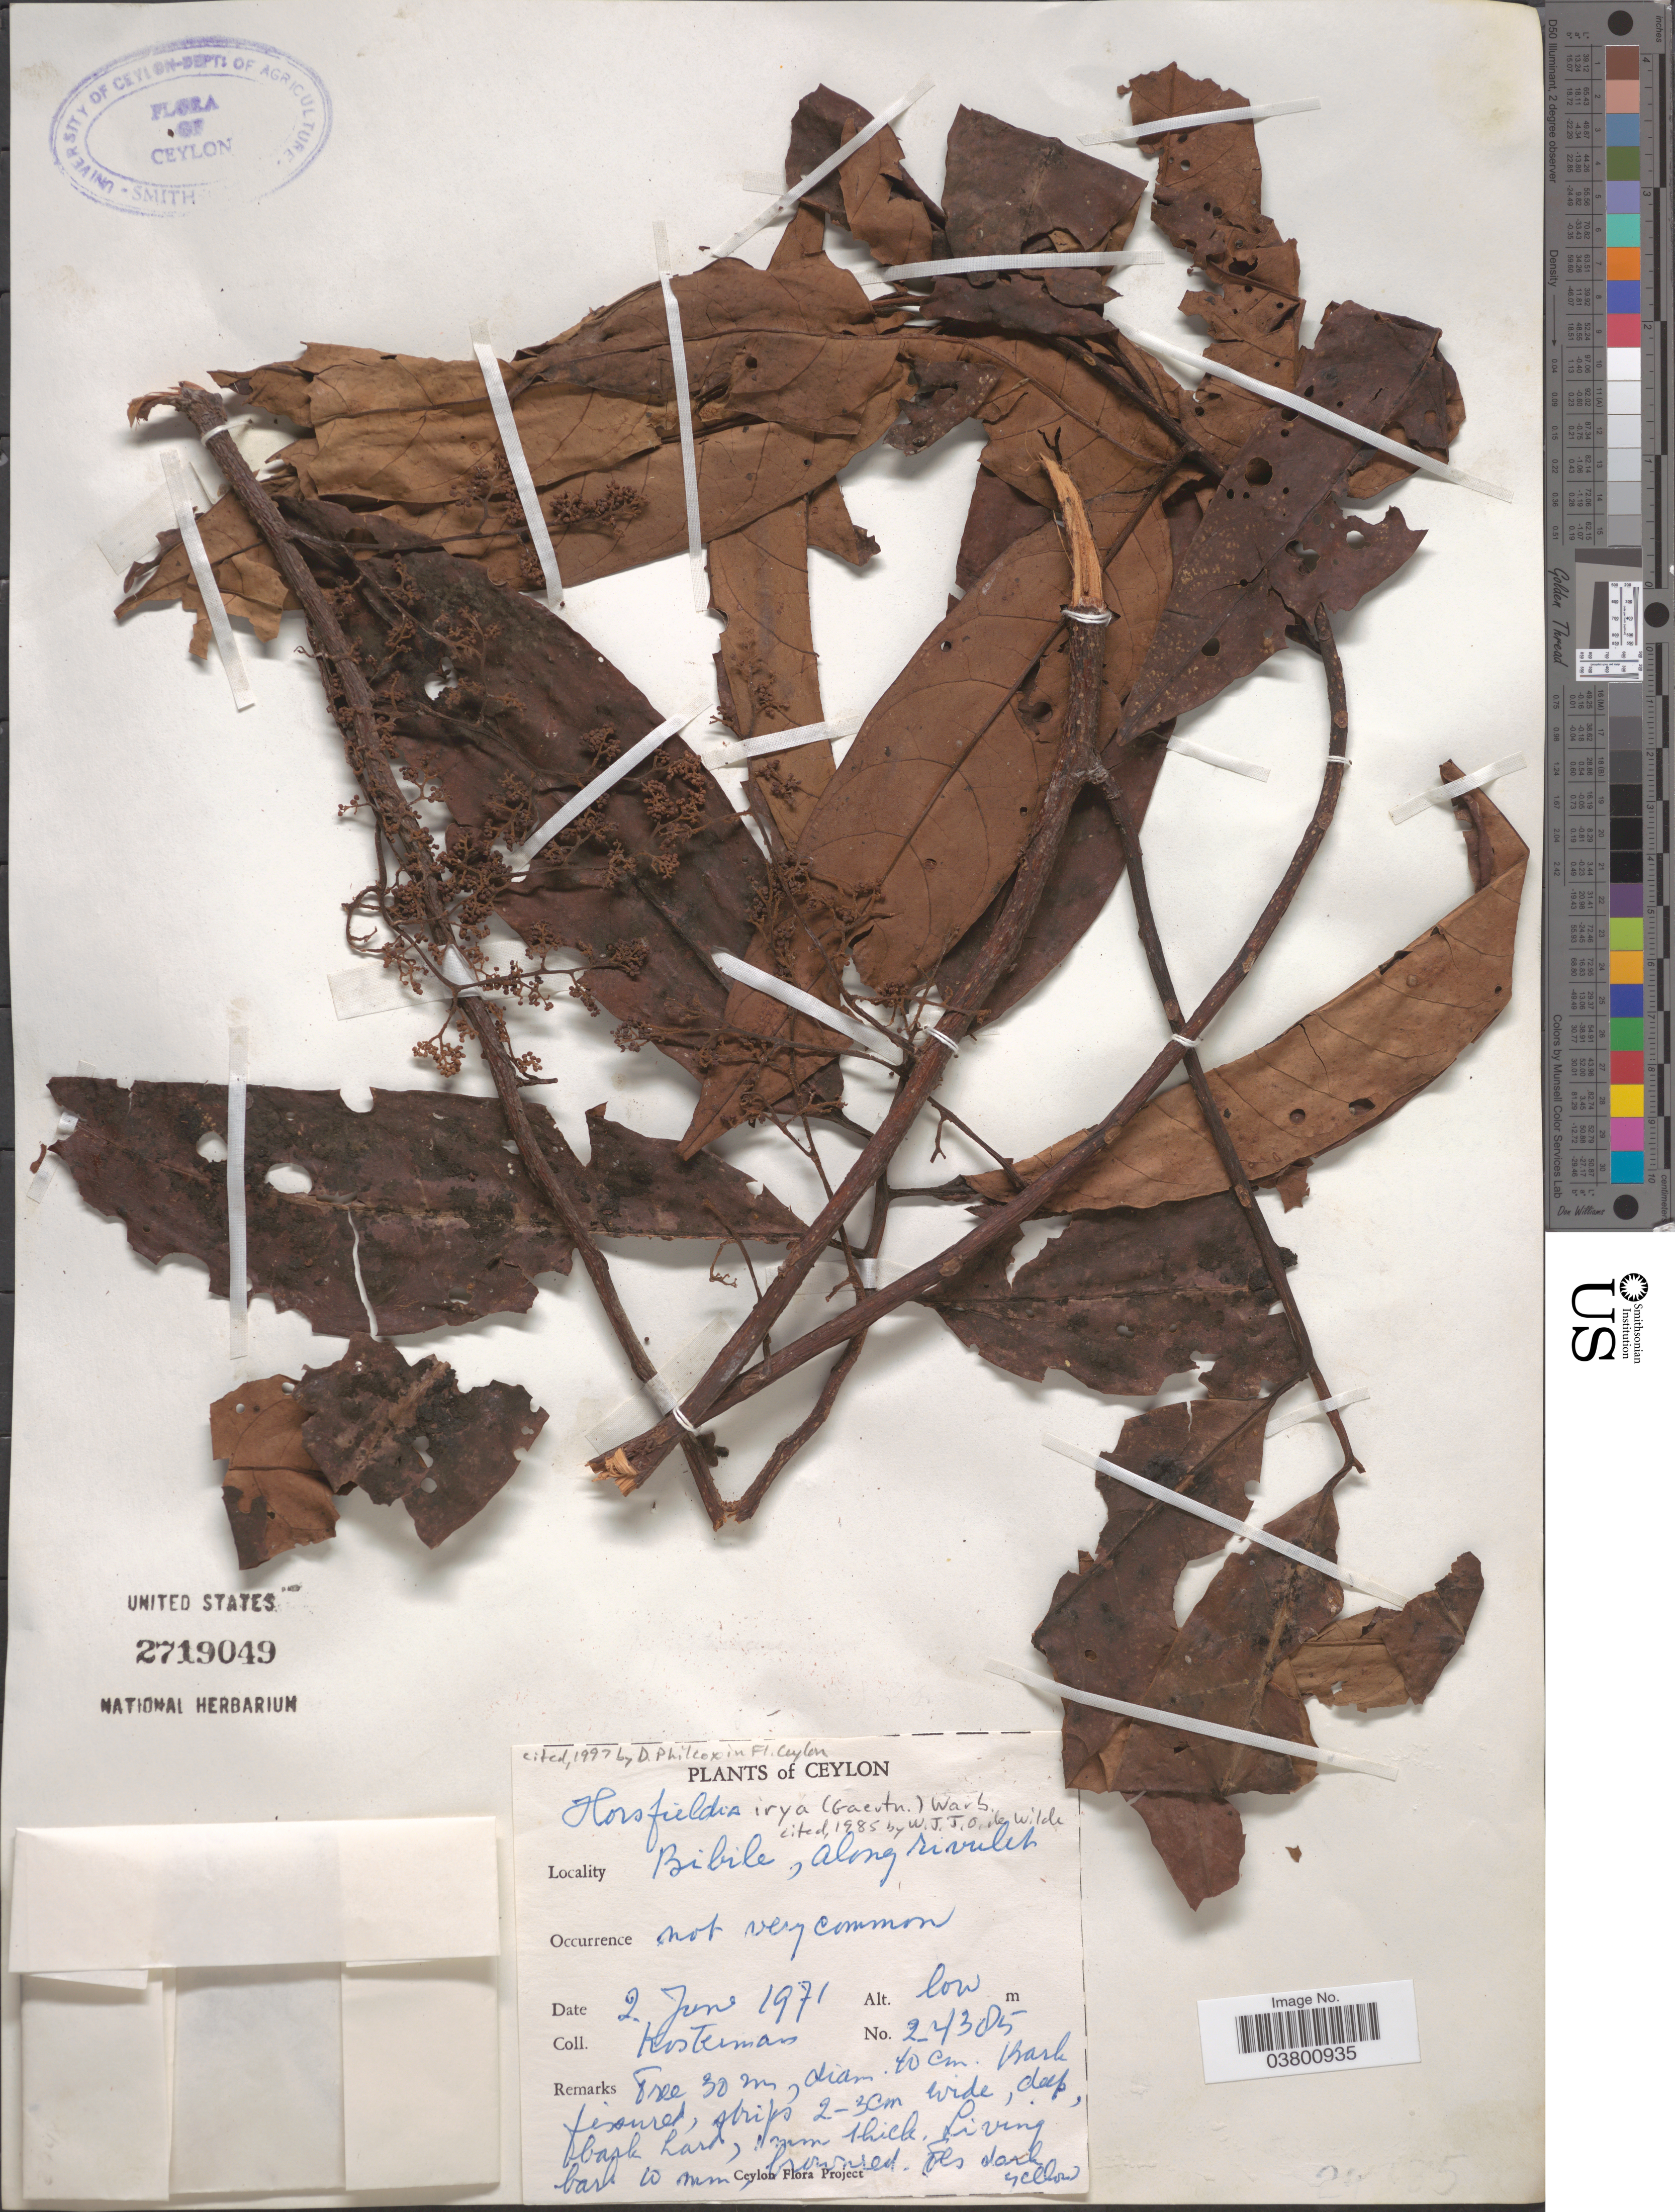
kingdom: Plantae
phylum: Tracheophyta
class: Magnoliopsida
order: Magnoliales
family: Myristicaceae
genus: Horsfieldia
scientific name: Horsfieldia irya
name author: (Gaertn.) Warb.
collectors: Kostermans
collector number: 24385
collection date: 1971-06-02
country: Sri Lanka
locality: Ceylon. Bibile, along rivulet.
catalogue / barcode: US 2719049